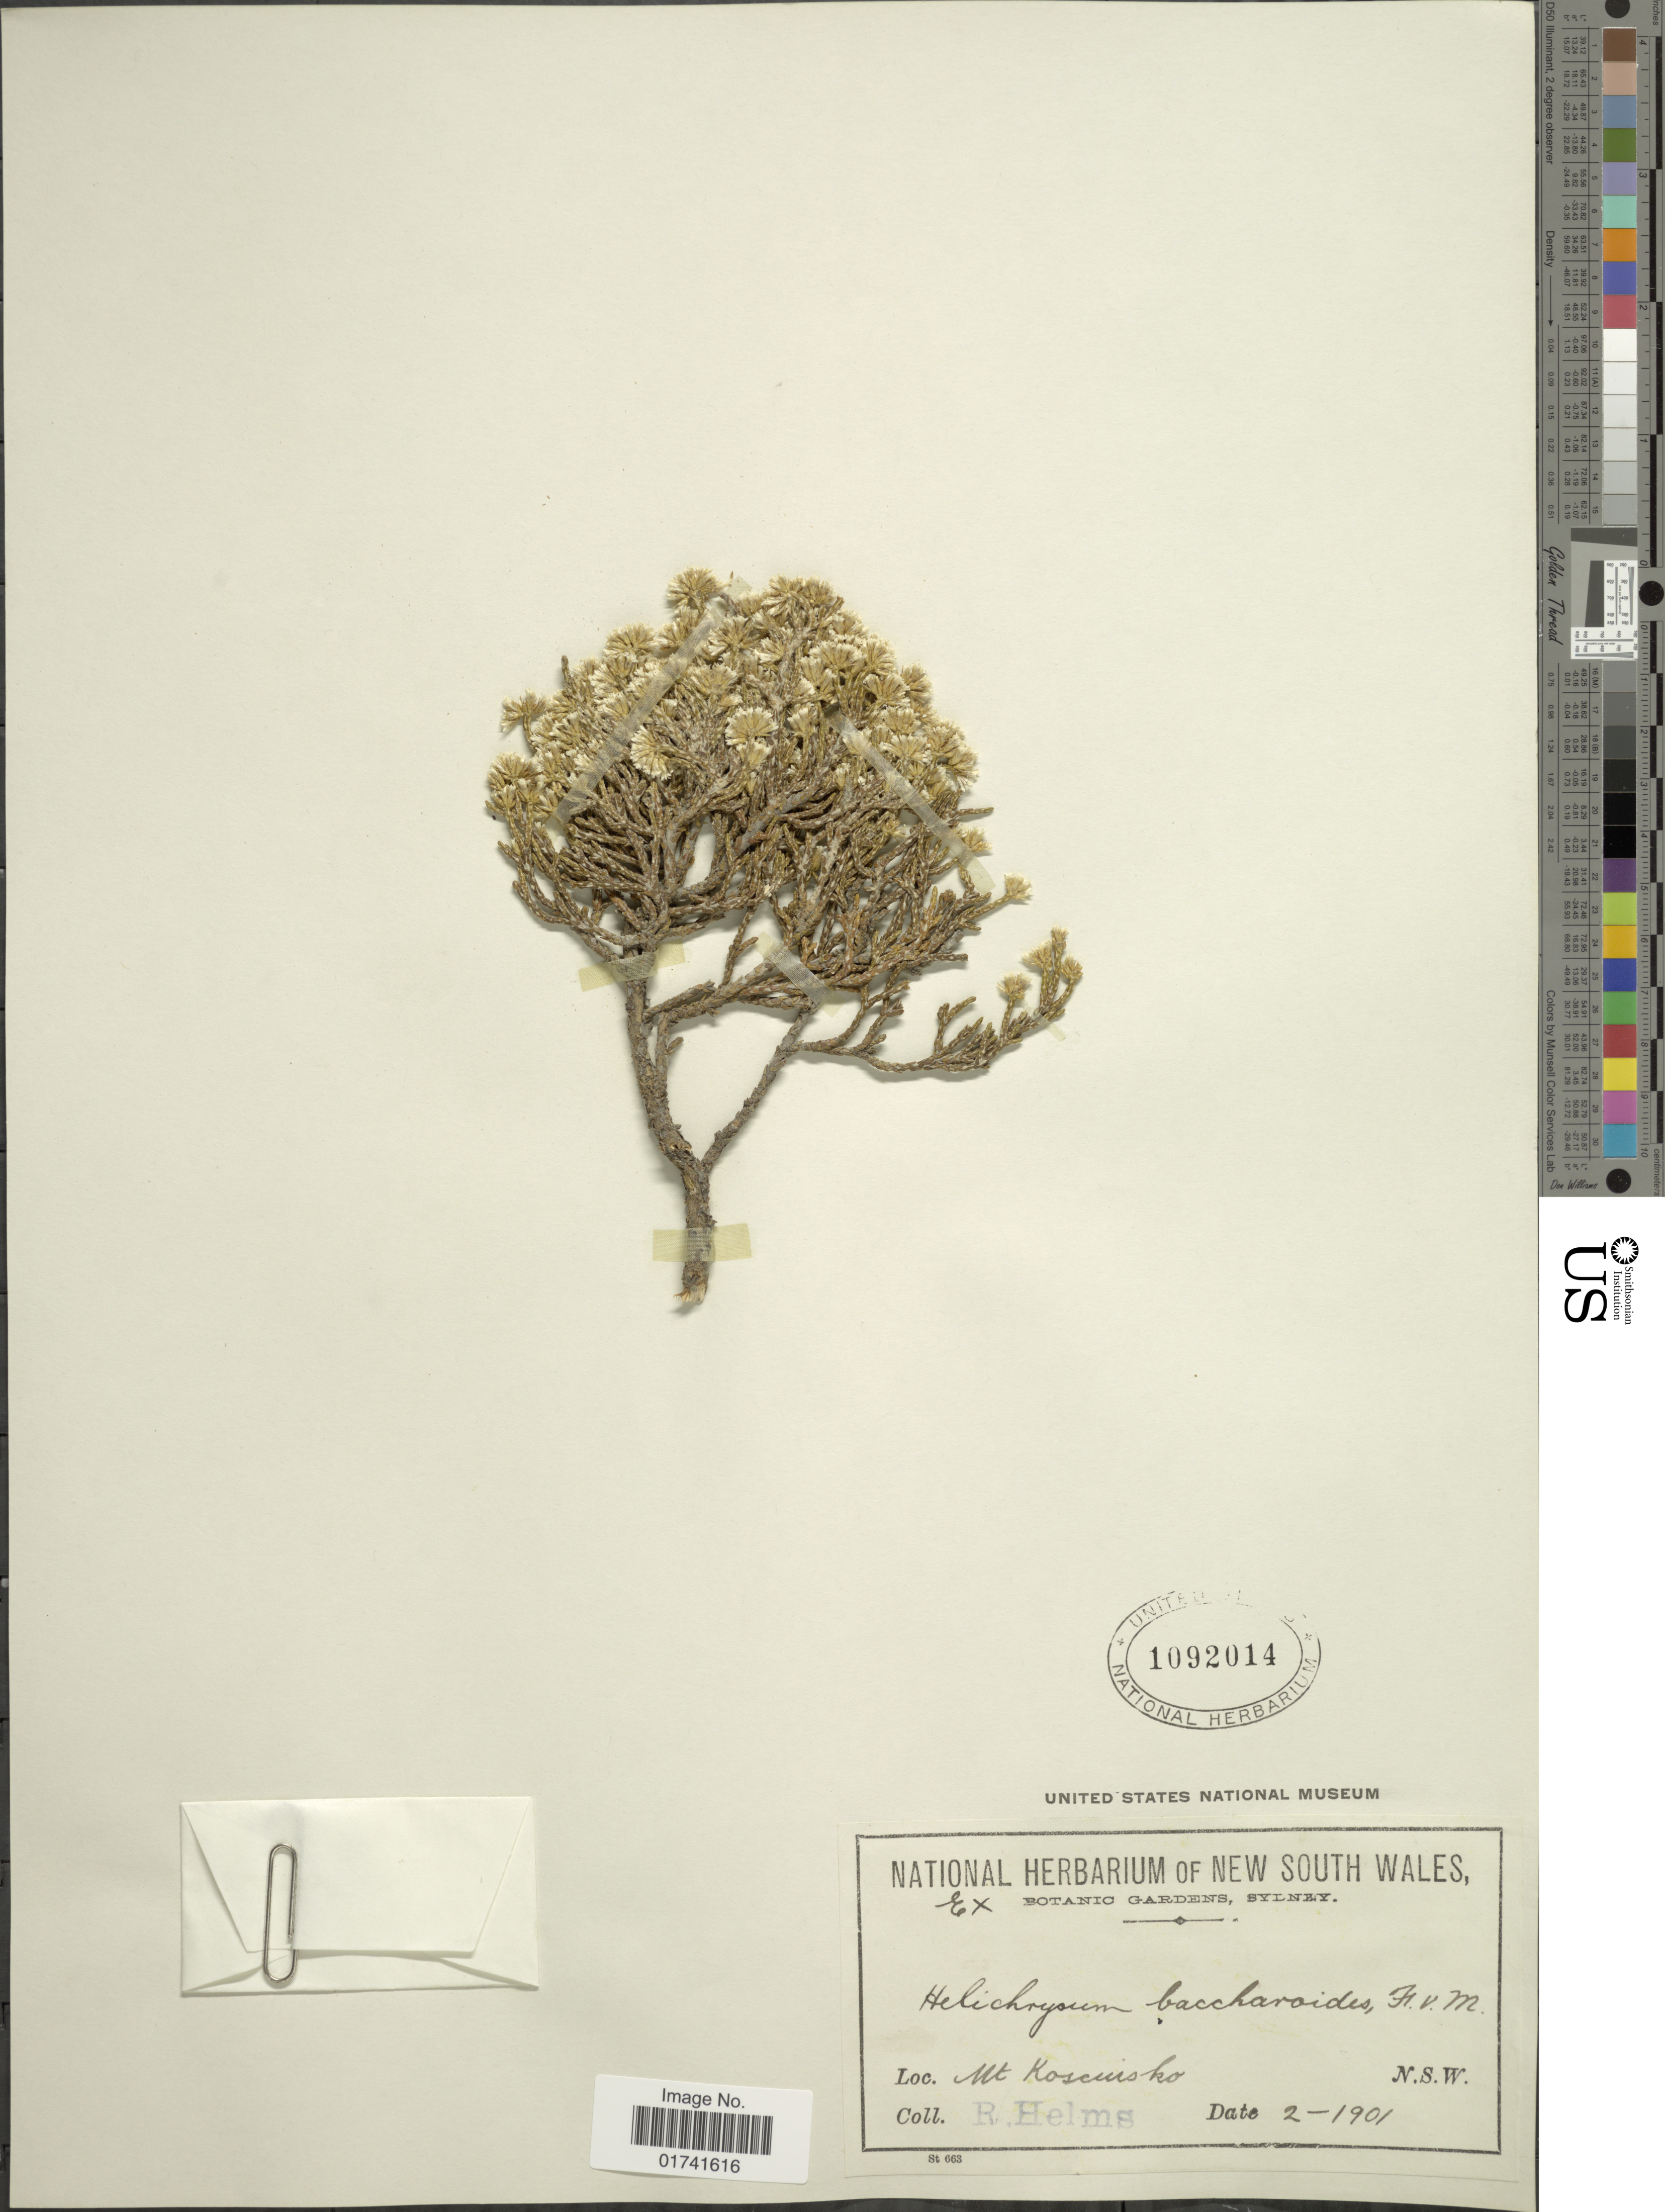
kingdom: Plantae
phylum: Tracheophyta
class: Magnoliopsida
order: Asterales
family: Asteraceae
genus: Ozothamnus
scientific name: Ozothamnus hookeri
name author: Sond.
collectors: R. Helms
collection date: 1901-02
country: Australia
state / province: New South Wales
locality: Mt. Kosciusko.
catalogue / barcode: US 1092014